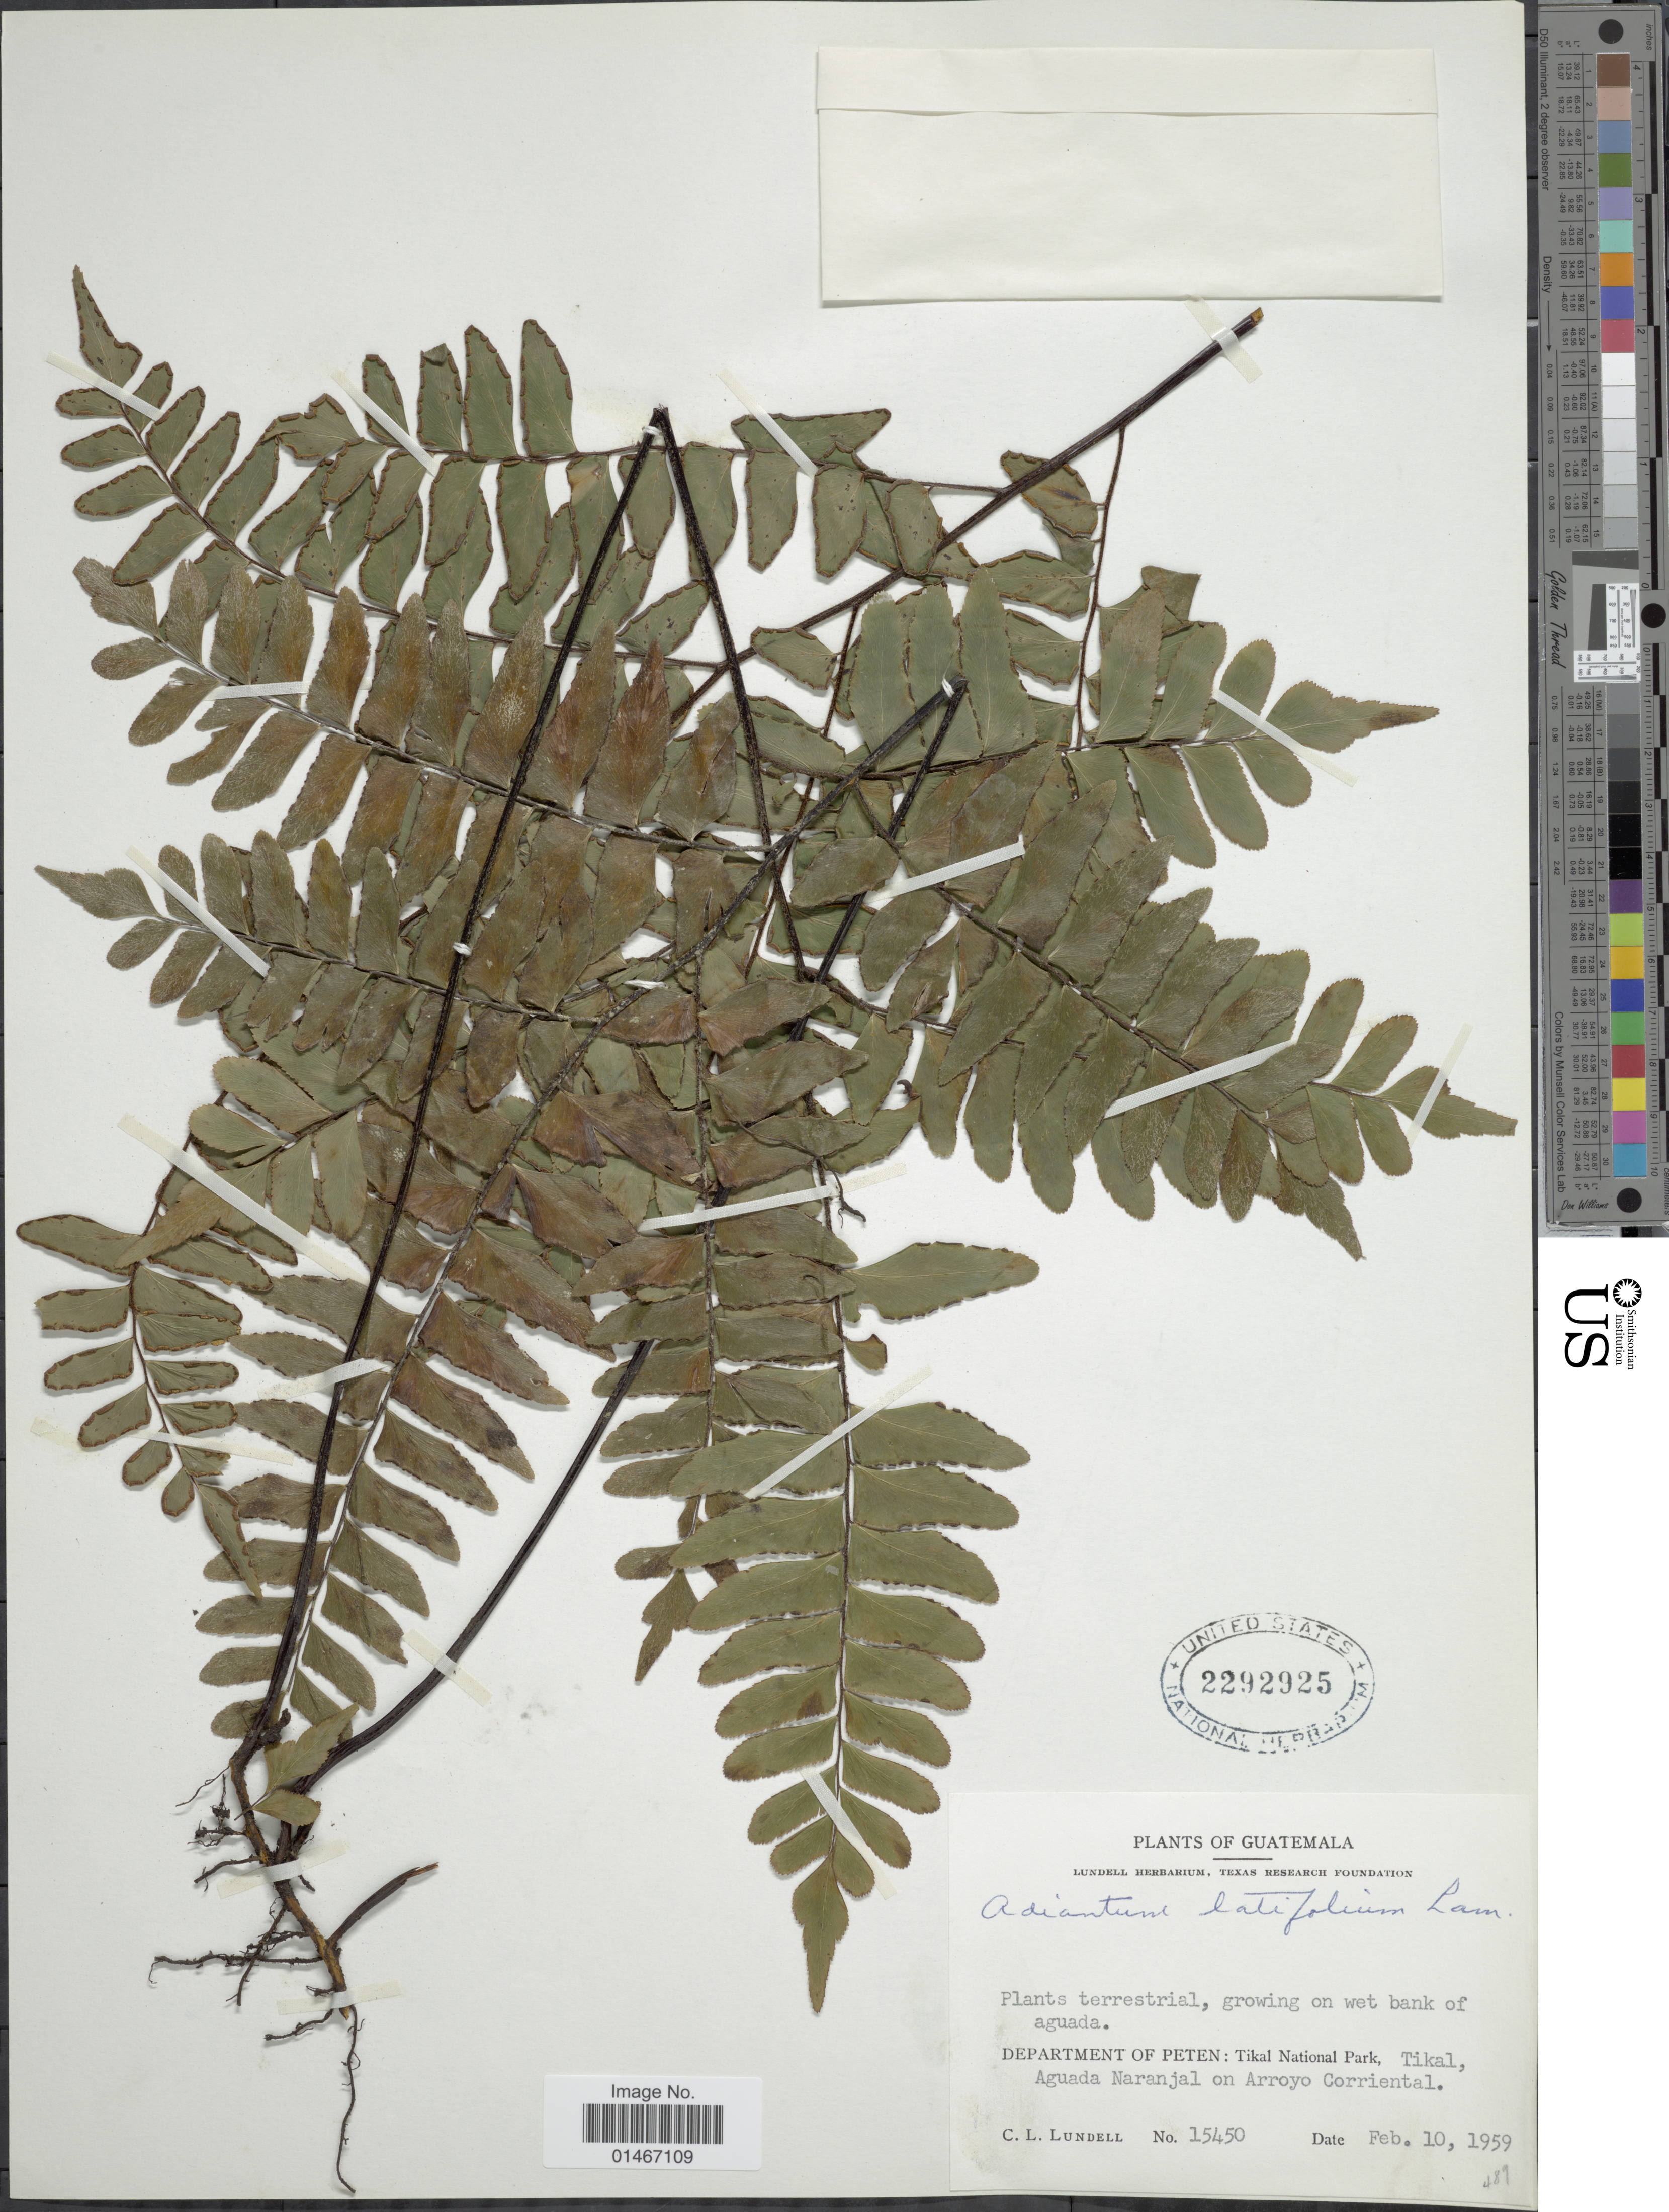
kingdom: Plantae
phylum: Tracheophyta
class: Polypodiopsida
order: Polypodiales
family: Pteridaceae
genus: Adiantum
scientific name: Adiantum latifolium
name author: Lam.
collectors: C. L. Lundell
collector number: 15450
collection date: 1959-02-10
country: Guatemala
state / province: El Petén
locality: Department of Peten: Tikal National Park, Tikal, Aguada Naranjal on Arrayo Corriental.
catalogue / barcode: US 2292925